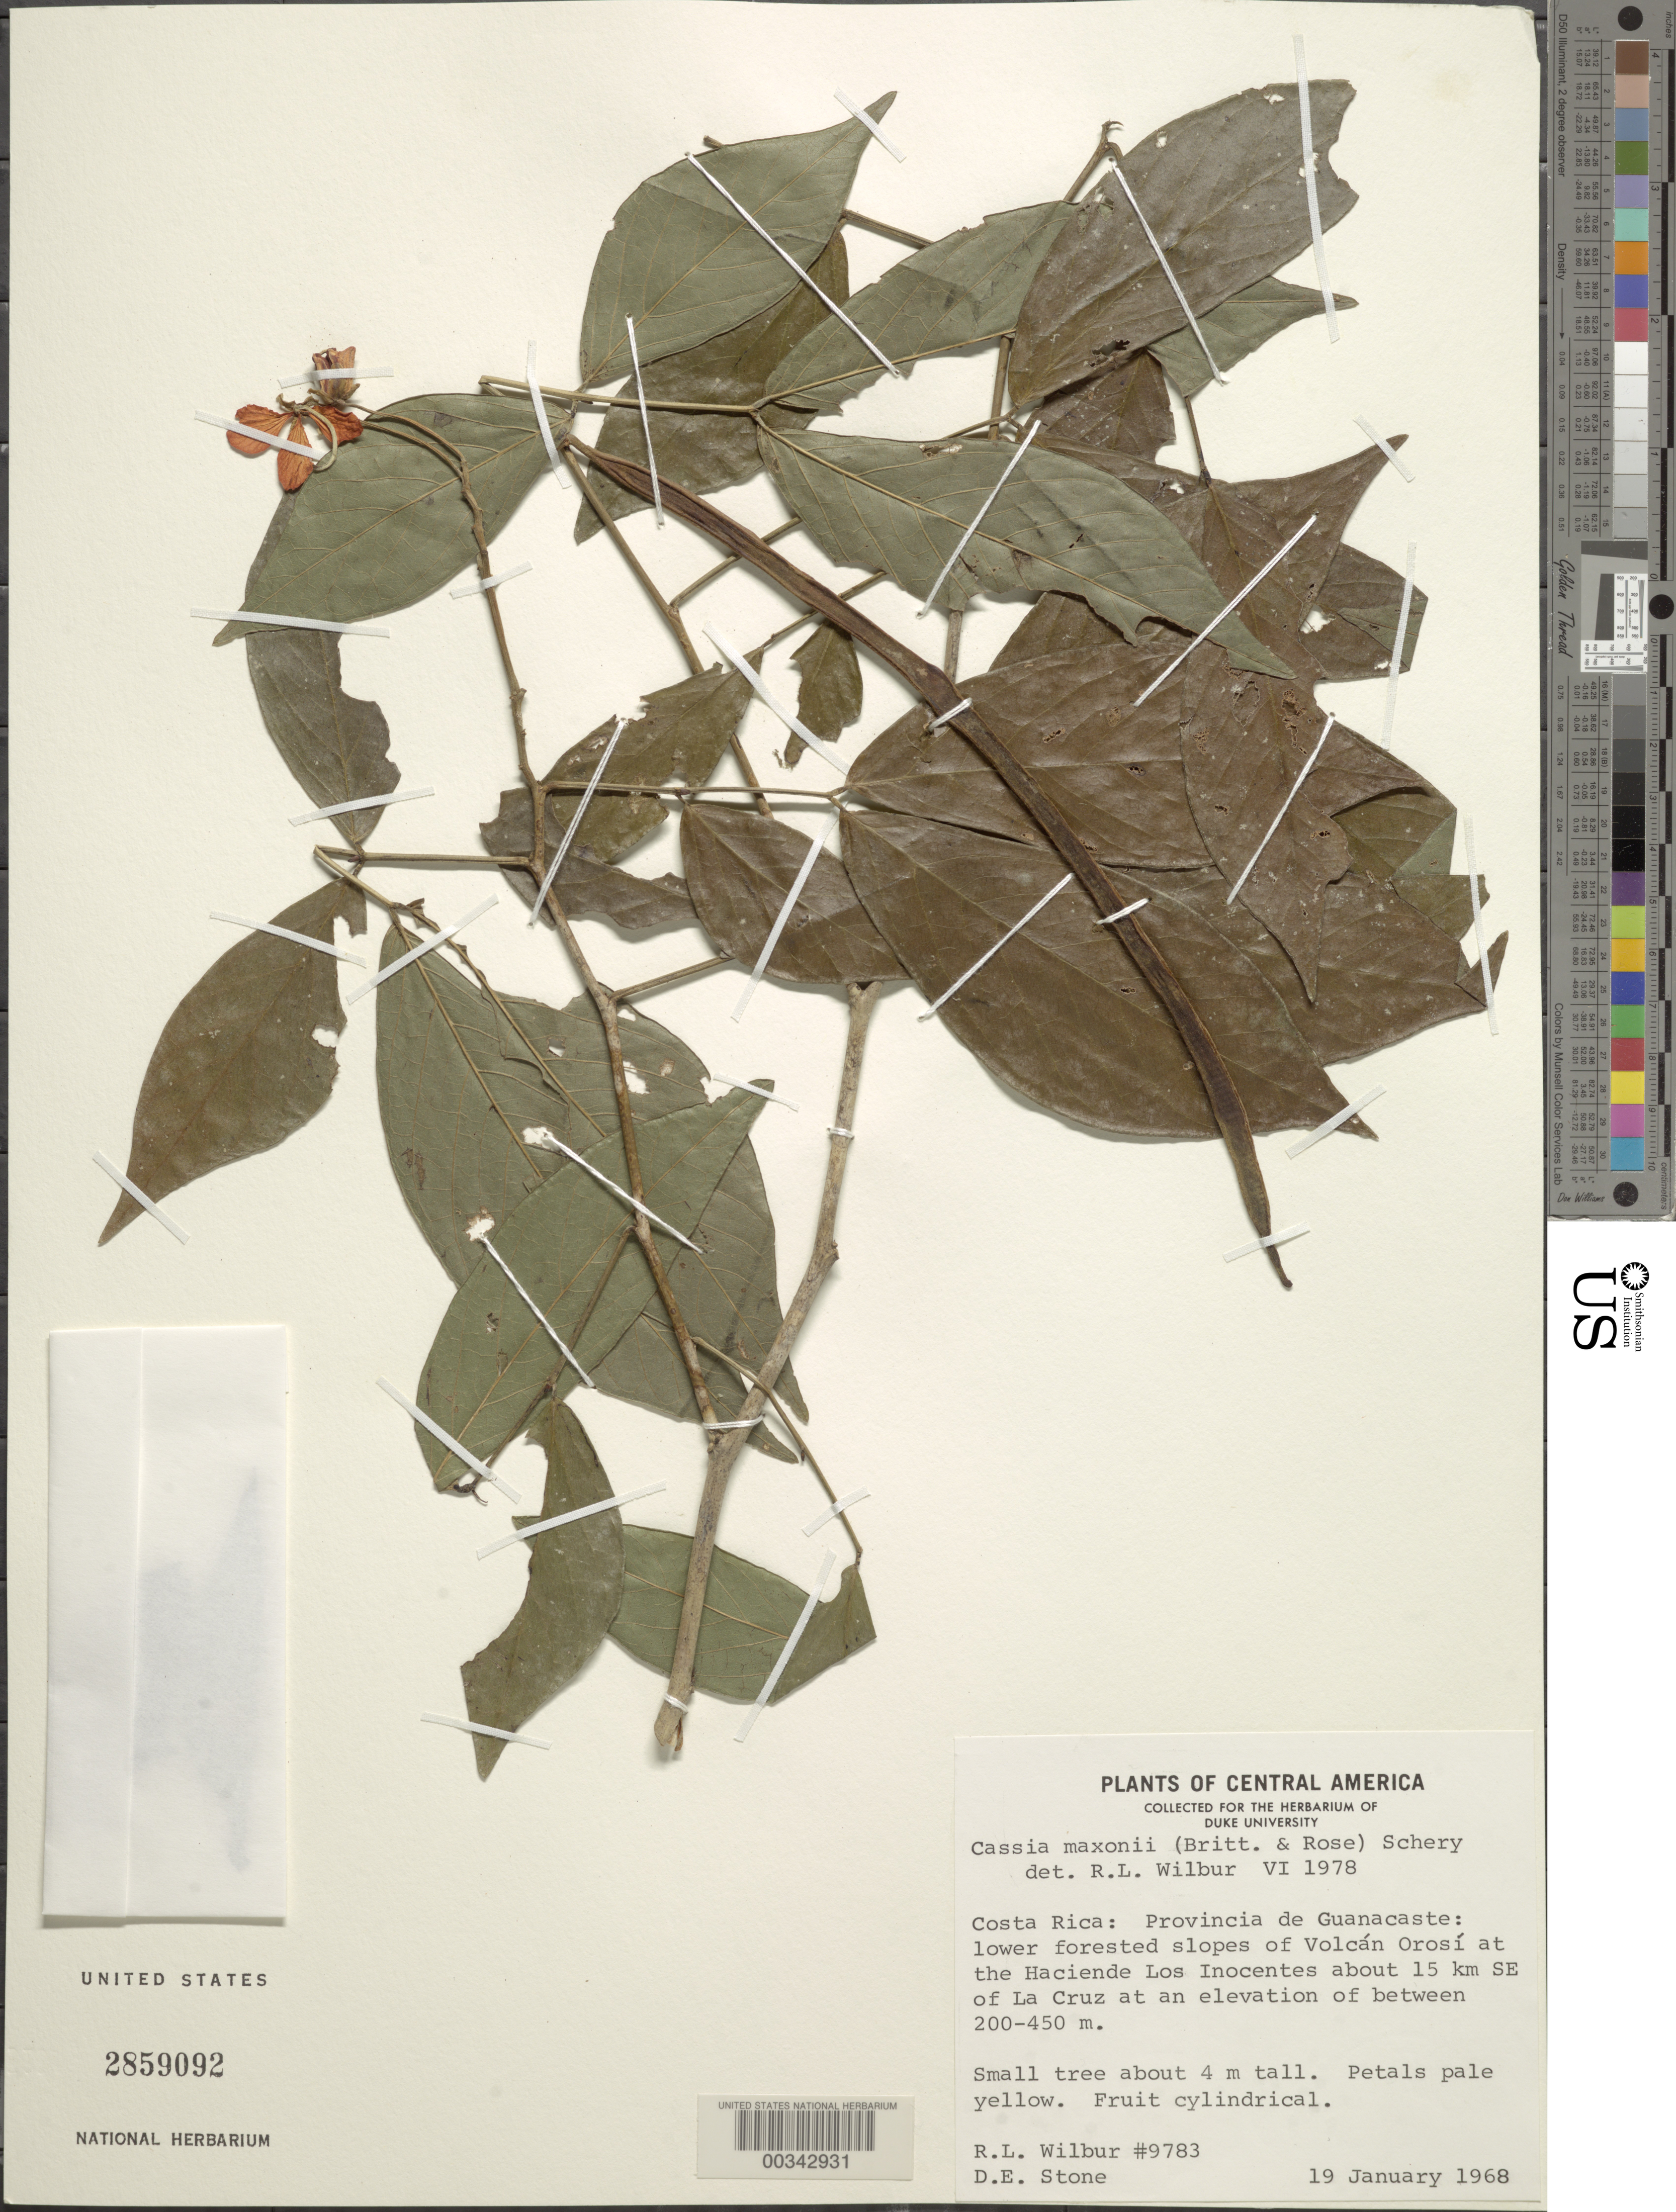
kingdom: Plantae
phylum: Tracheophyta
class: Magnoliopsida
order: Fabales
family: Fabaceae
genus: Senna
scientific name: Senna hayesiana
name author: (Britton & Rose) H.S. Irwin & Barneby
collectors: R. L. Wilbur & D. E. Stone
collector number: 9783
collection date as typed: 19 Jan 1968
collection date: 1968-01-19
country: Costa Rica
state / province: Guanacaste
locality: Volcan Orosi at the Hacienda Los Inocentes about 15 km SE of La Cruz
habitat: Lower forested slopes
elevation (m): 200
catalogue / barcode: US 2859092